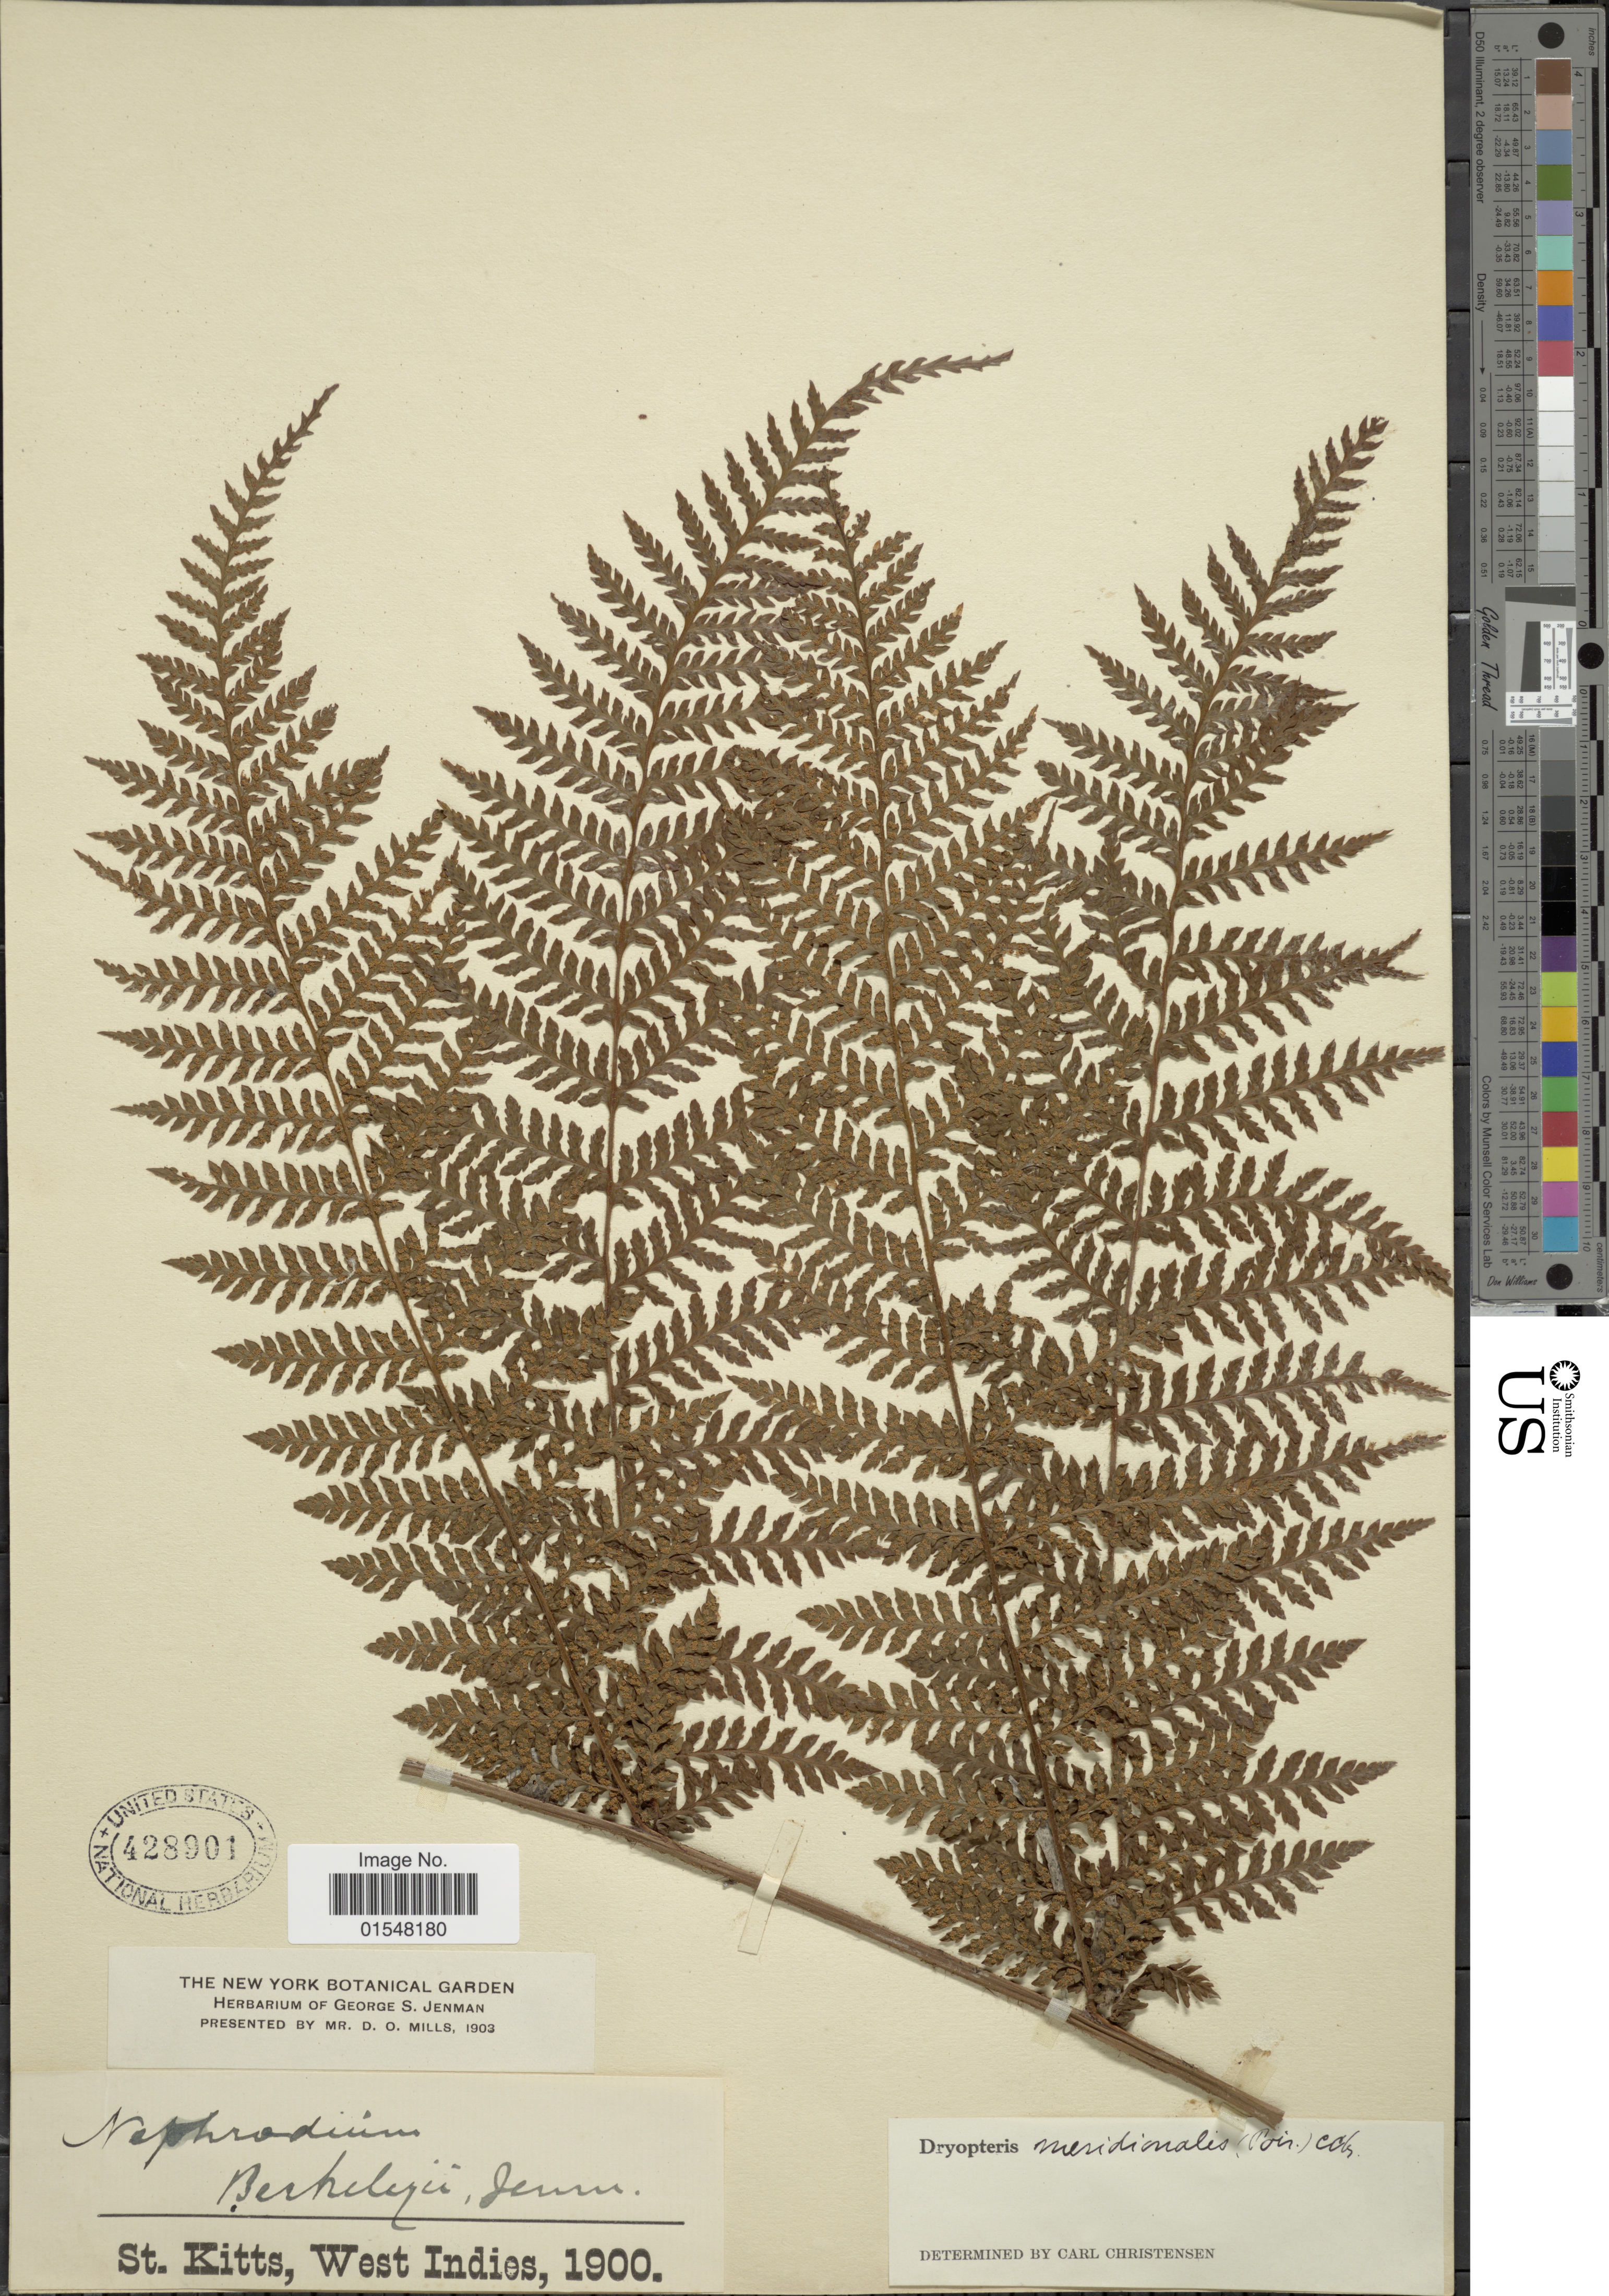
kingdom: Plantae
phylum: Tracheophyta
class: Polypodiopsida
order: Polypodiales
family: Dryopteridaceae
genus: Ctenitis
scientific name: Ctenitis meridionalis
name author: (Poir.) Ching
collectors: ex herb. George S. Jenman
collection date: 1900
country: St. Christopher-Nevis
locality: St. Kitts, West Indies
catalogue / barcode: US 428901